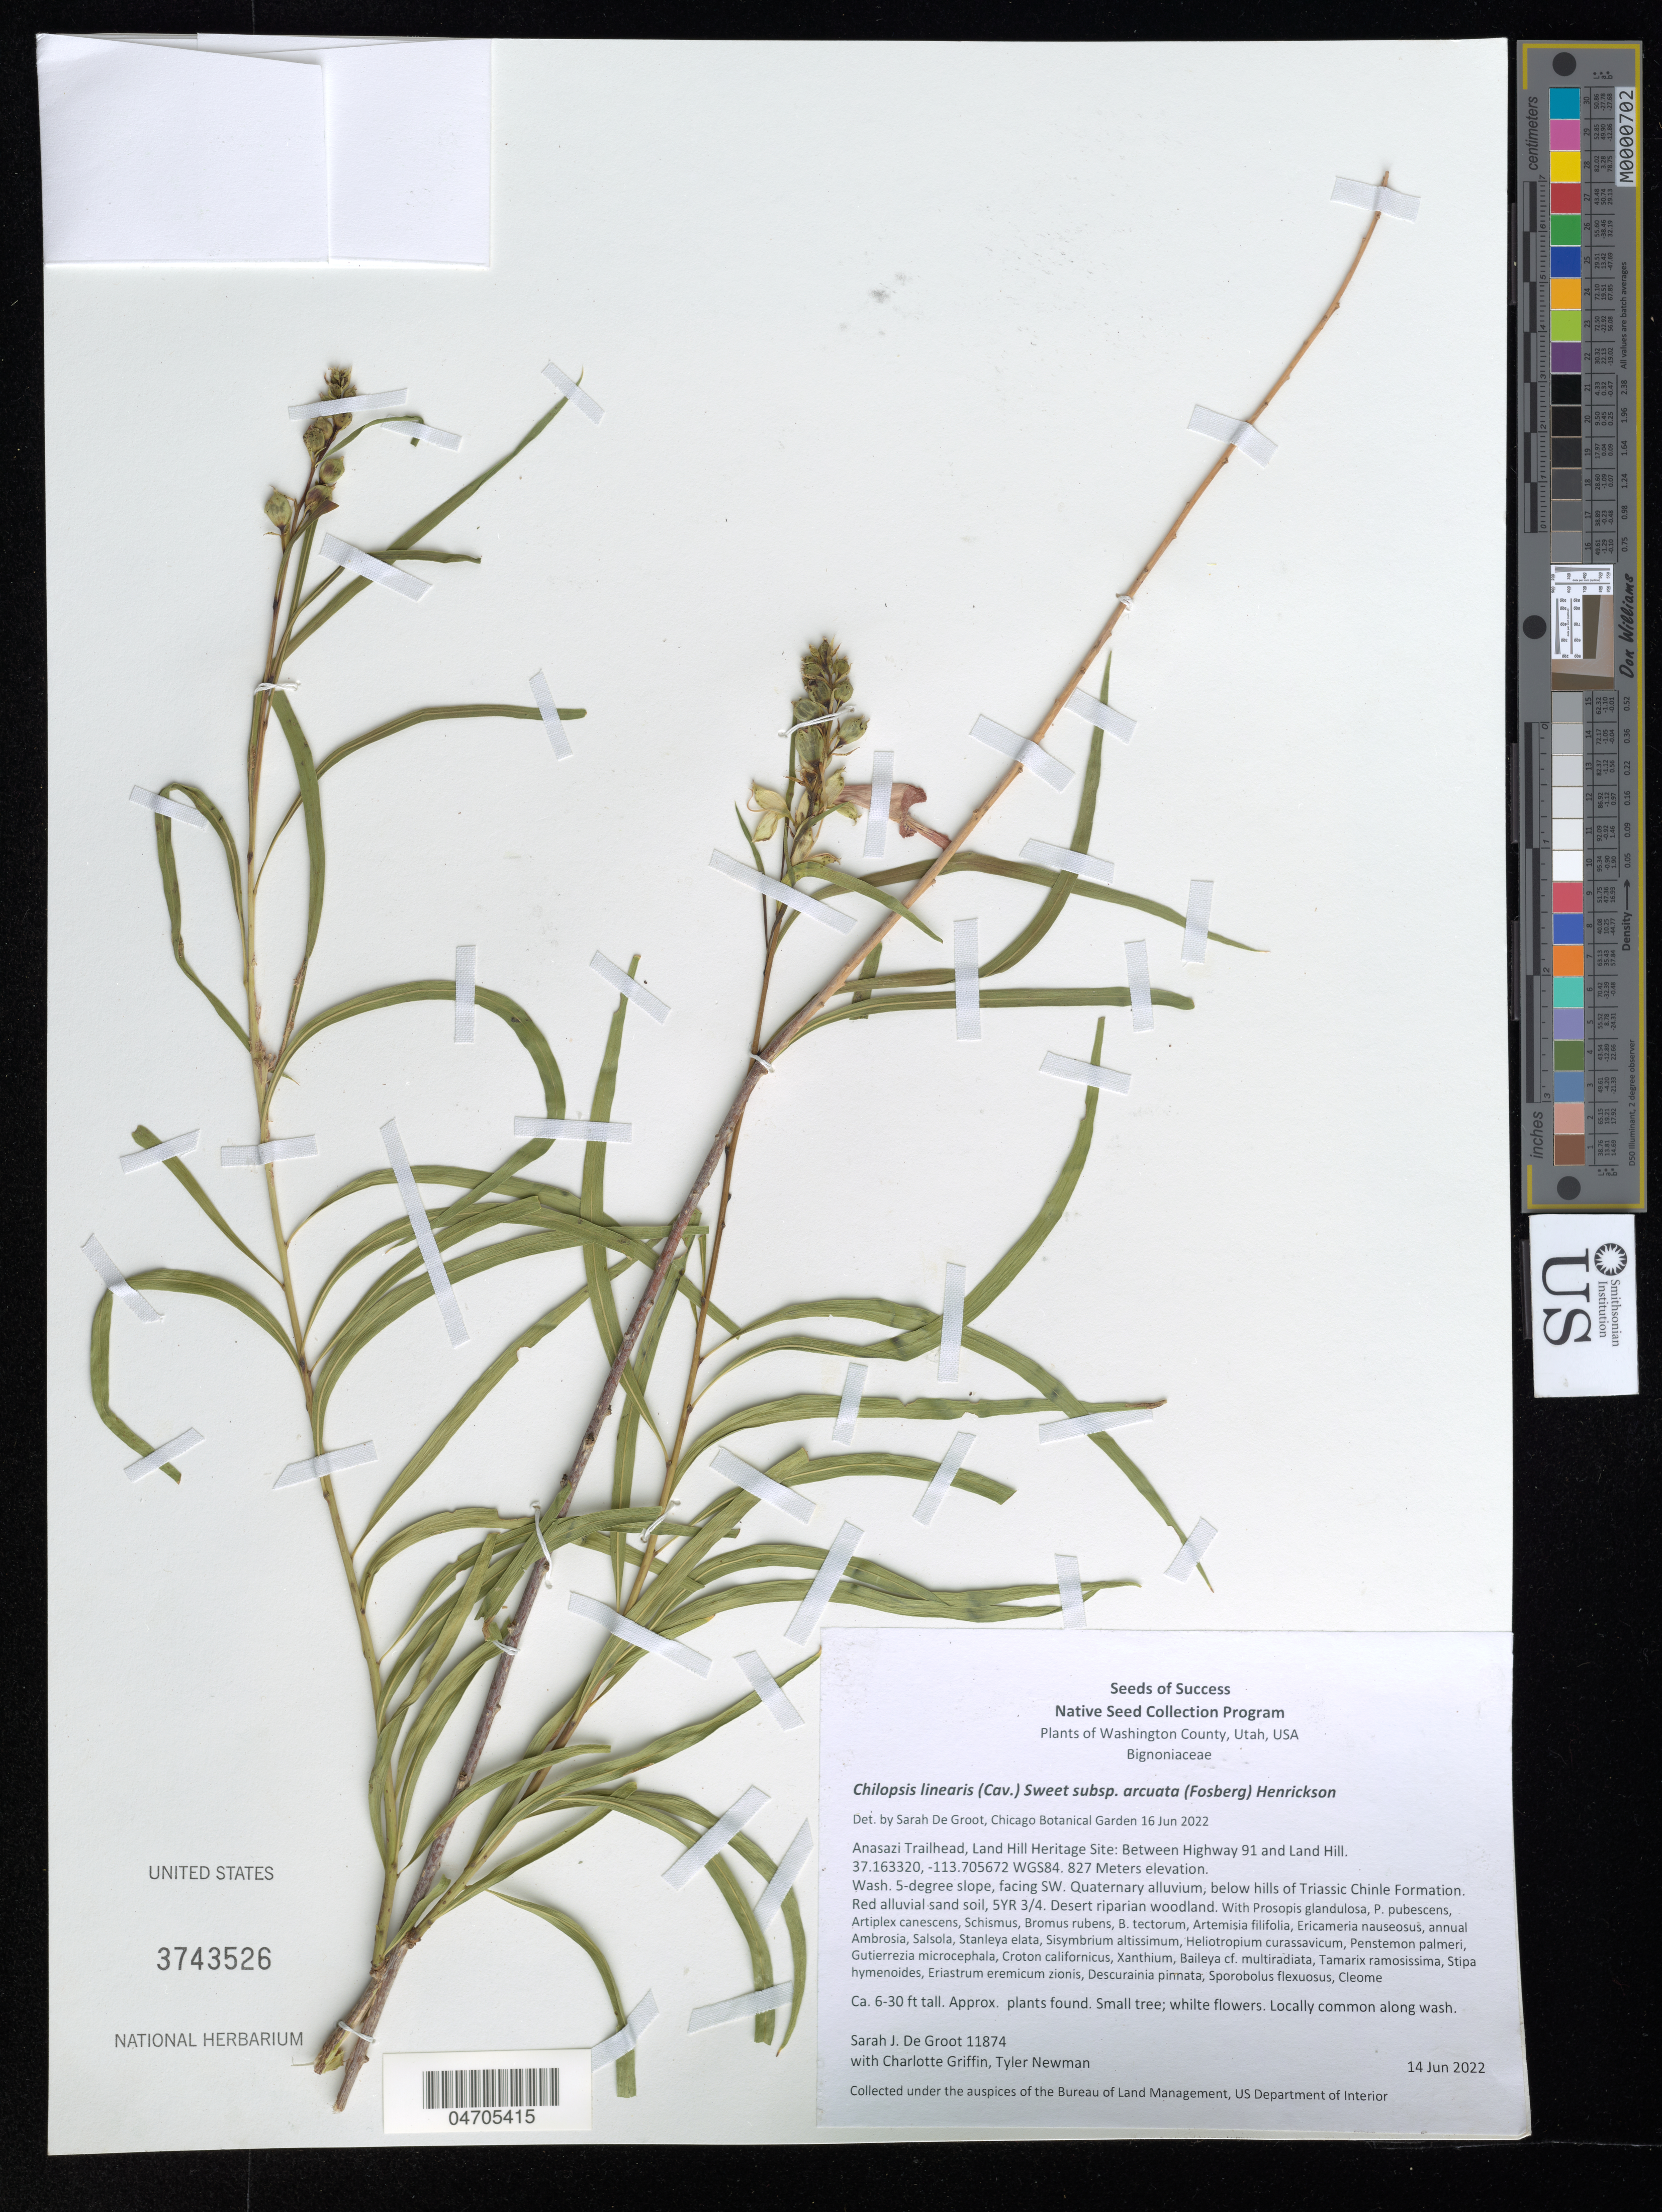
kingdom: Plantae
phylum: Tracheophyta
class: Magnoliopsida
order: Lamiales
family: Bignoniaceae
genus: Chilopsis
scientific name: Chilopsis linearis subsp. arcuata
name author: (Fosberg) Henrickson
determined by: De Groot, Sarah J.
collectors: S. De Groot, C. Griffin & T. Tyler Newman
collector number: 11874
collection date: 2022-06-14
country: United States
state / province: Utah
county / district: Washington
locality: Washington County. Anasazi Trailhead, Land Hill Heritage Site: Between Highway 91 and Land Hill. WGS84. Wash. 5-degree slope, facing SW.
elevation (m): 827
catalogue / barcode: US 3743526